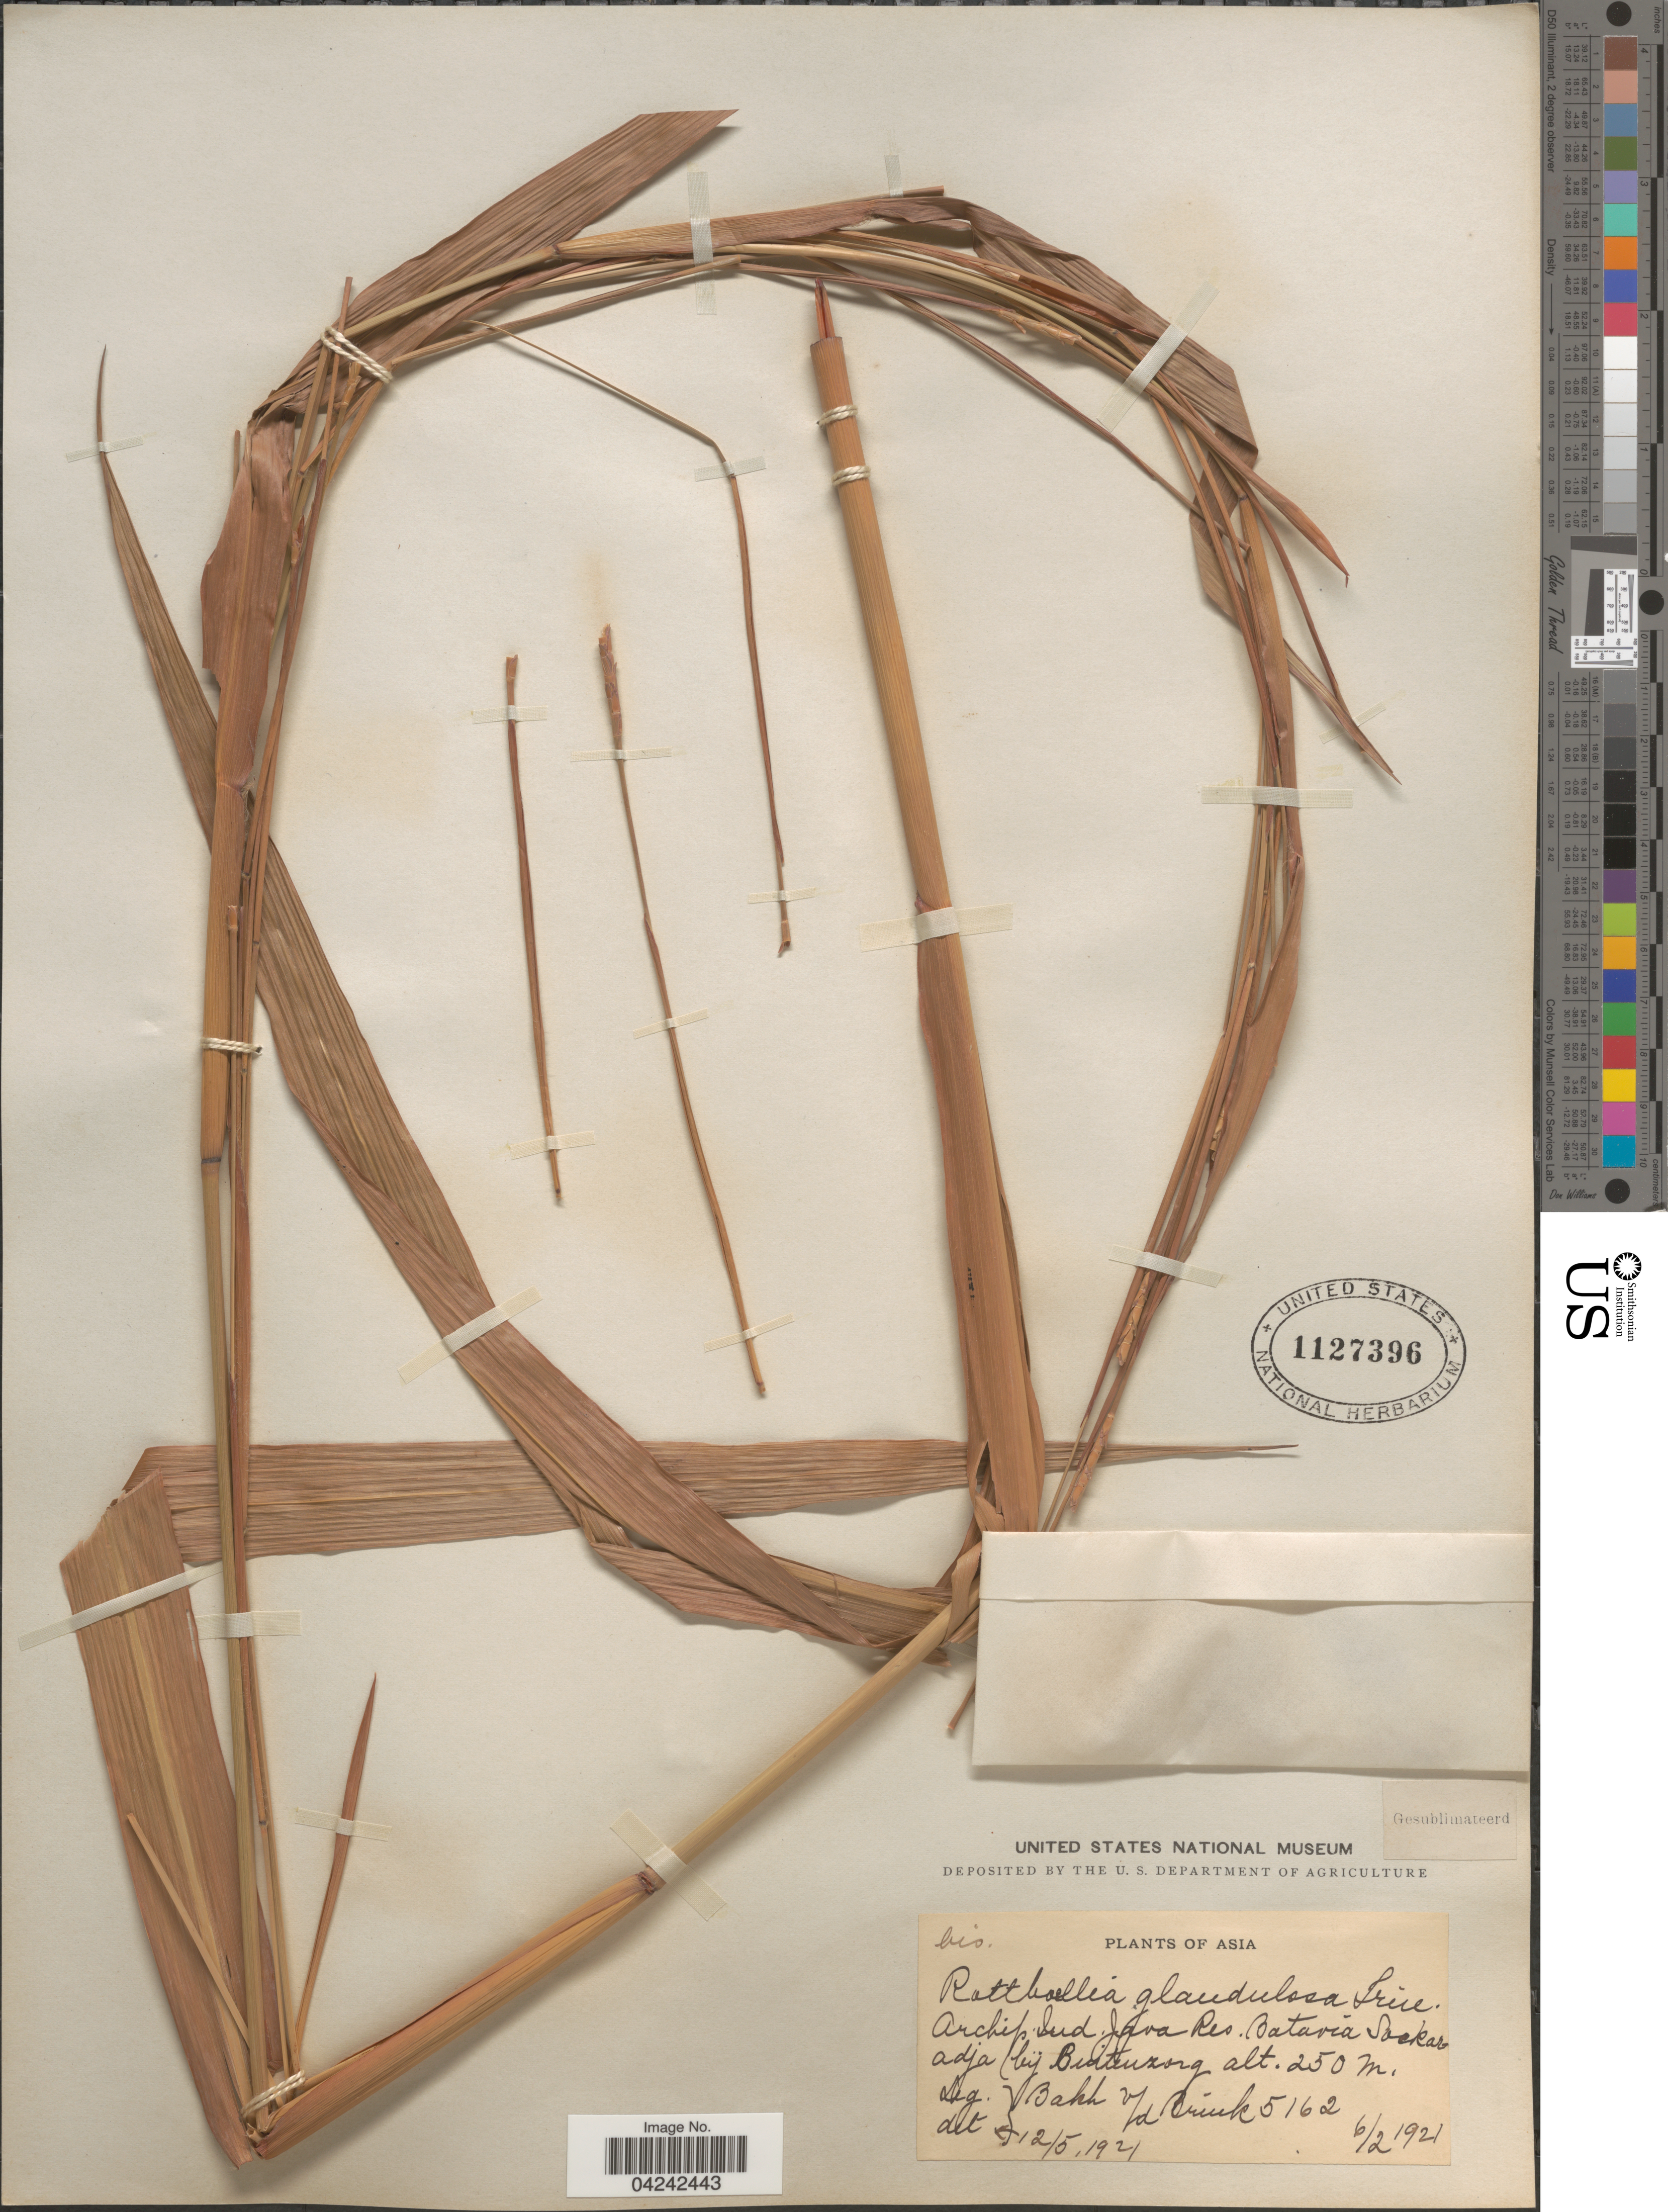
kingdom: Plantae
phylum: Tracheophyta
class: Liliopsida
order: Poales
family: Poaceae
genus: Rottboellia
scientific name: Rottboellia glandulosa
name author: Trin.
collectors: R. C. Bakhuizen van den Brink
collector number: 5162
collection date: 1921-02-06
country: Indonesia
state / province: Java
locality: Archip. Ind. Java Res. Batavia Soekaradja (bij Buitenzorg.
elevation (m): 250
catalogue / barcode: US 1127396